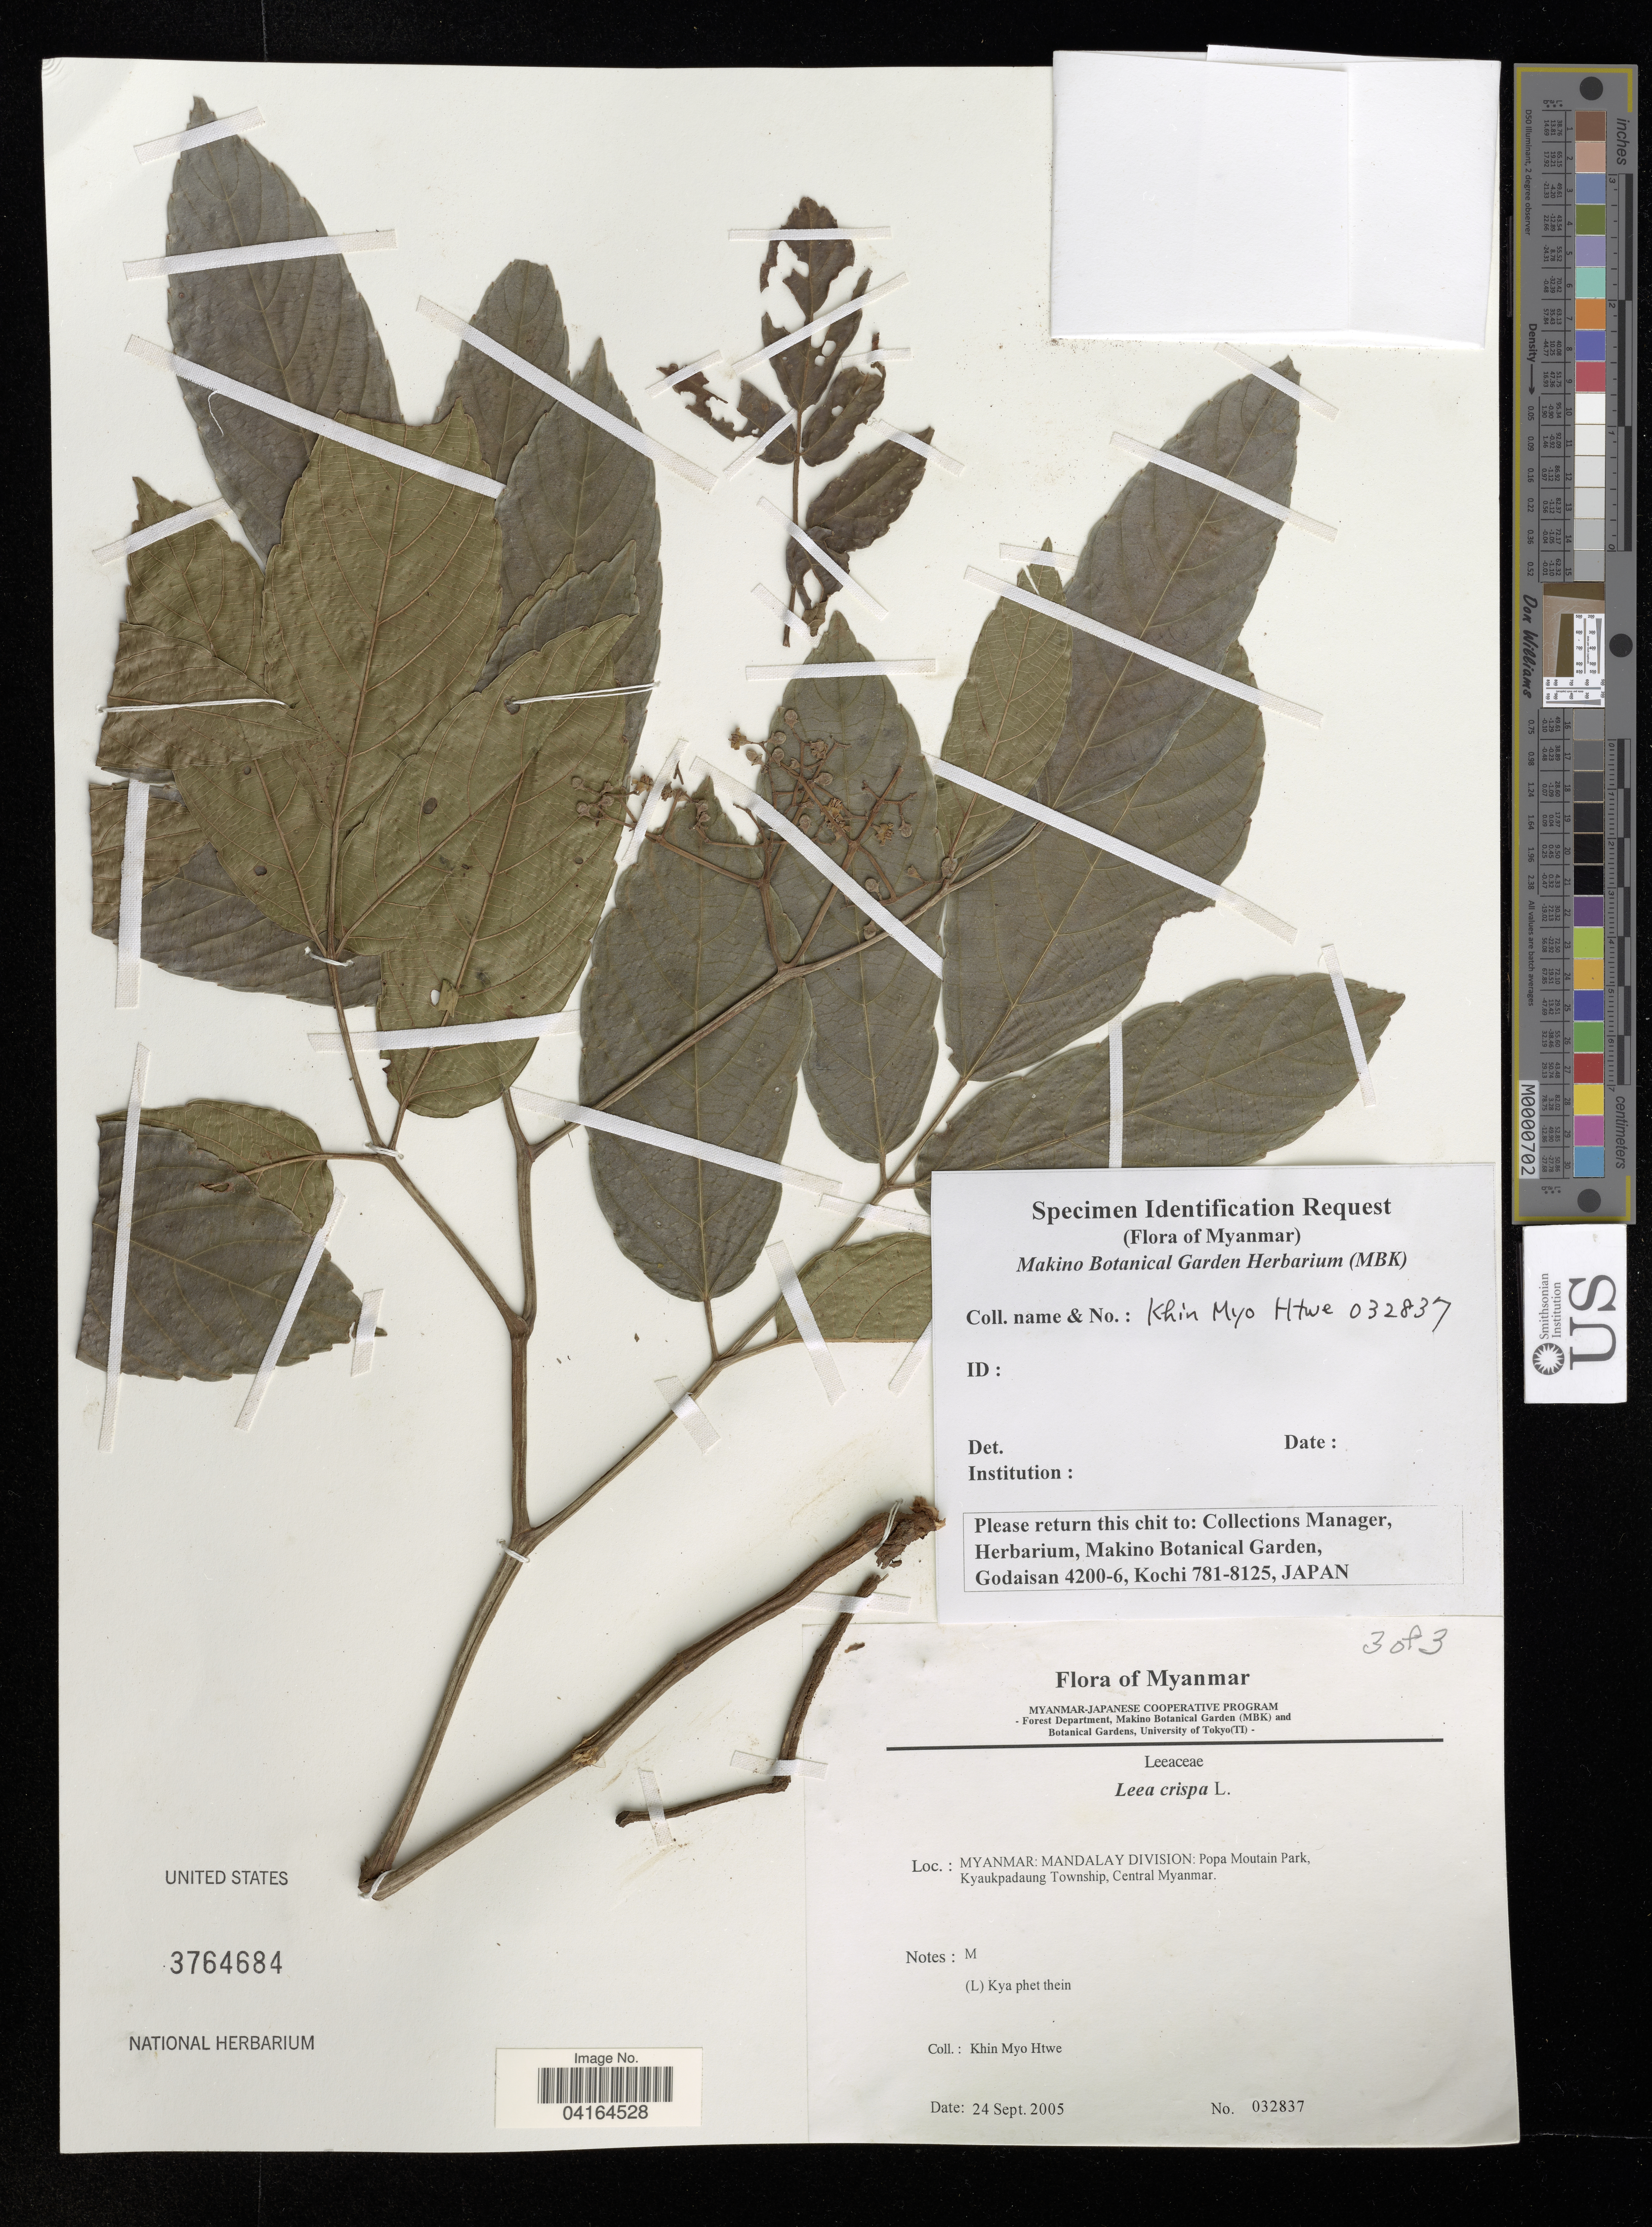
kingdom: Plantae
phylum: Tracheophyta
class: Magnoliopsida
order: Vitales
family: Vitaceae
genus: Leea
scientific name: Leea crispa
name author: L.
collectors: K. Htwe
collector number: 032837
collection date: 2005-09-24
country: Myanmar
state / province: Mandalay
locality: Mandalay Division: Popa Moutain Park, Kyaukpadaung Township, Central Myanmar.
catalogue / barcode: US 3764684